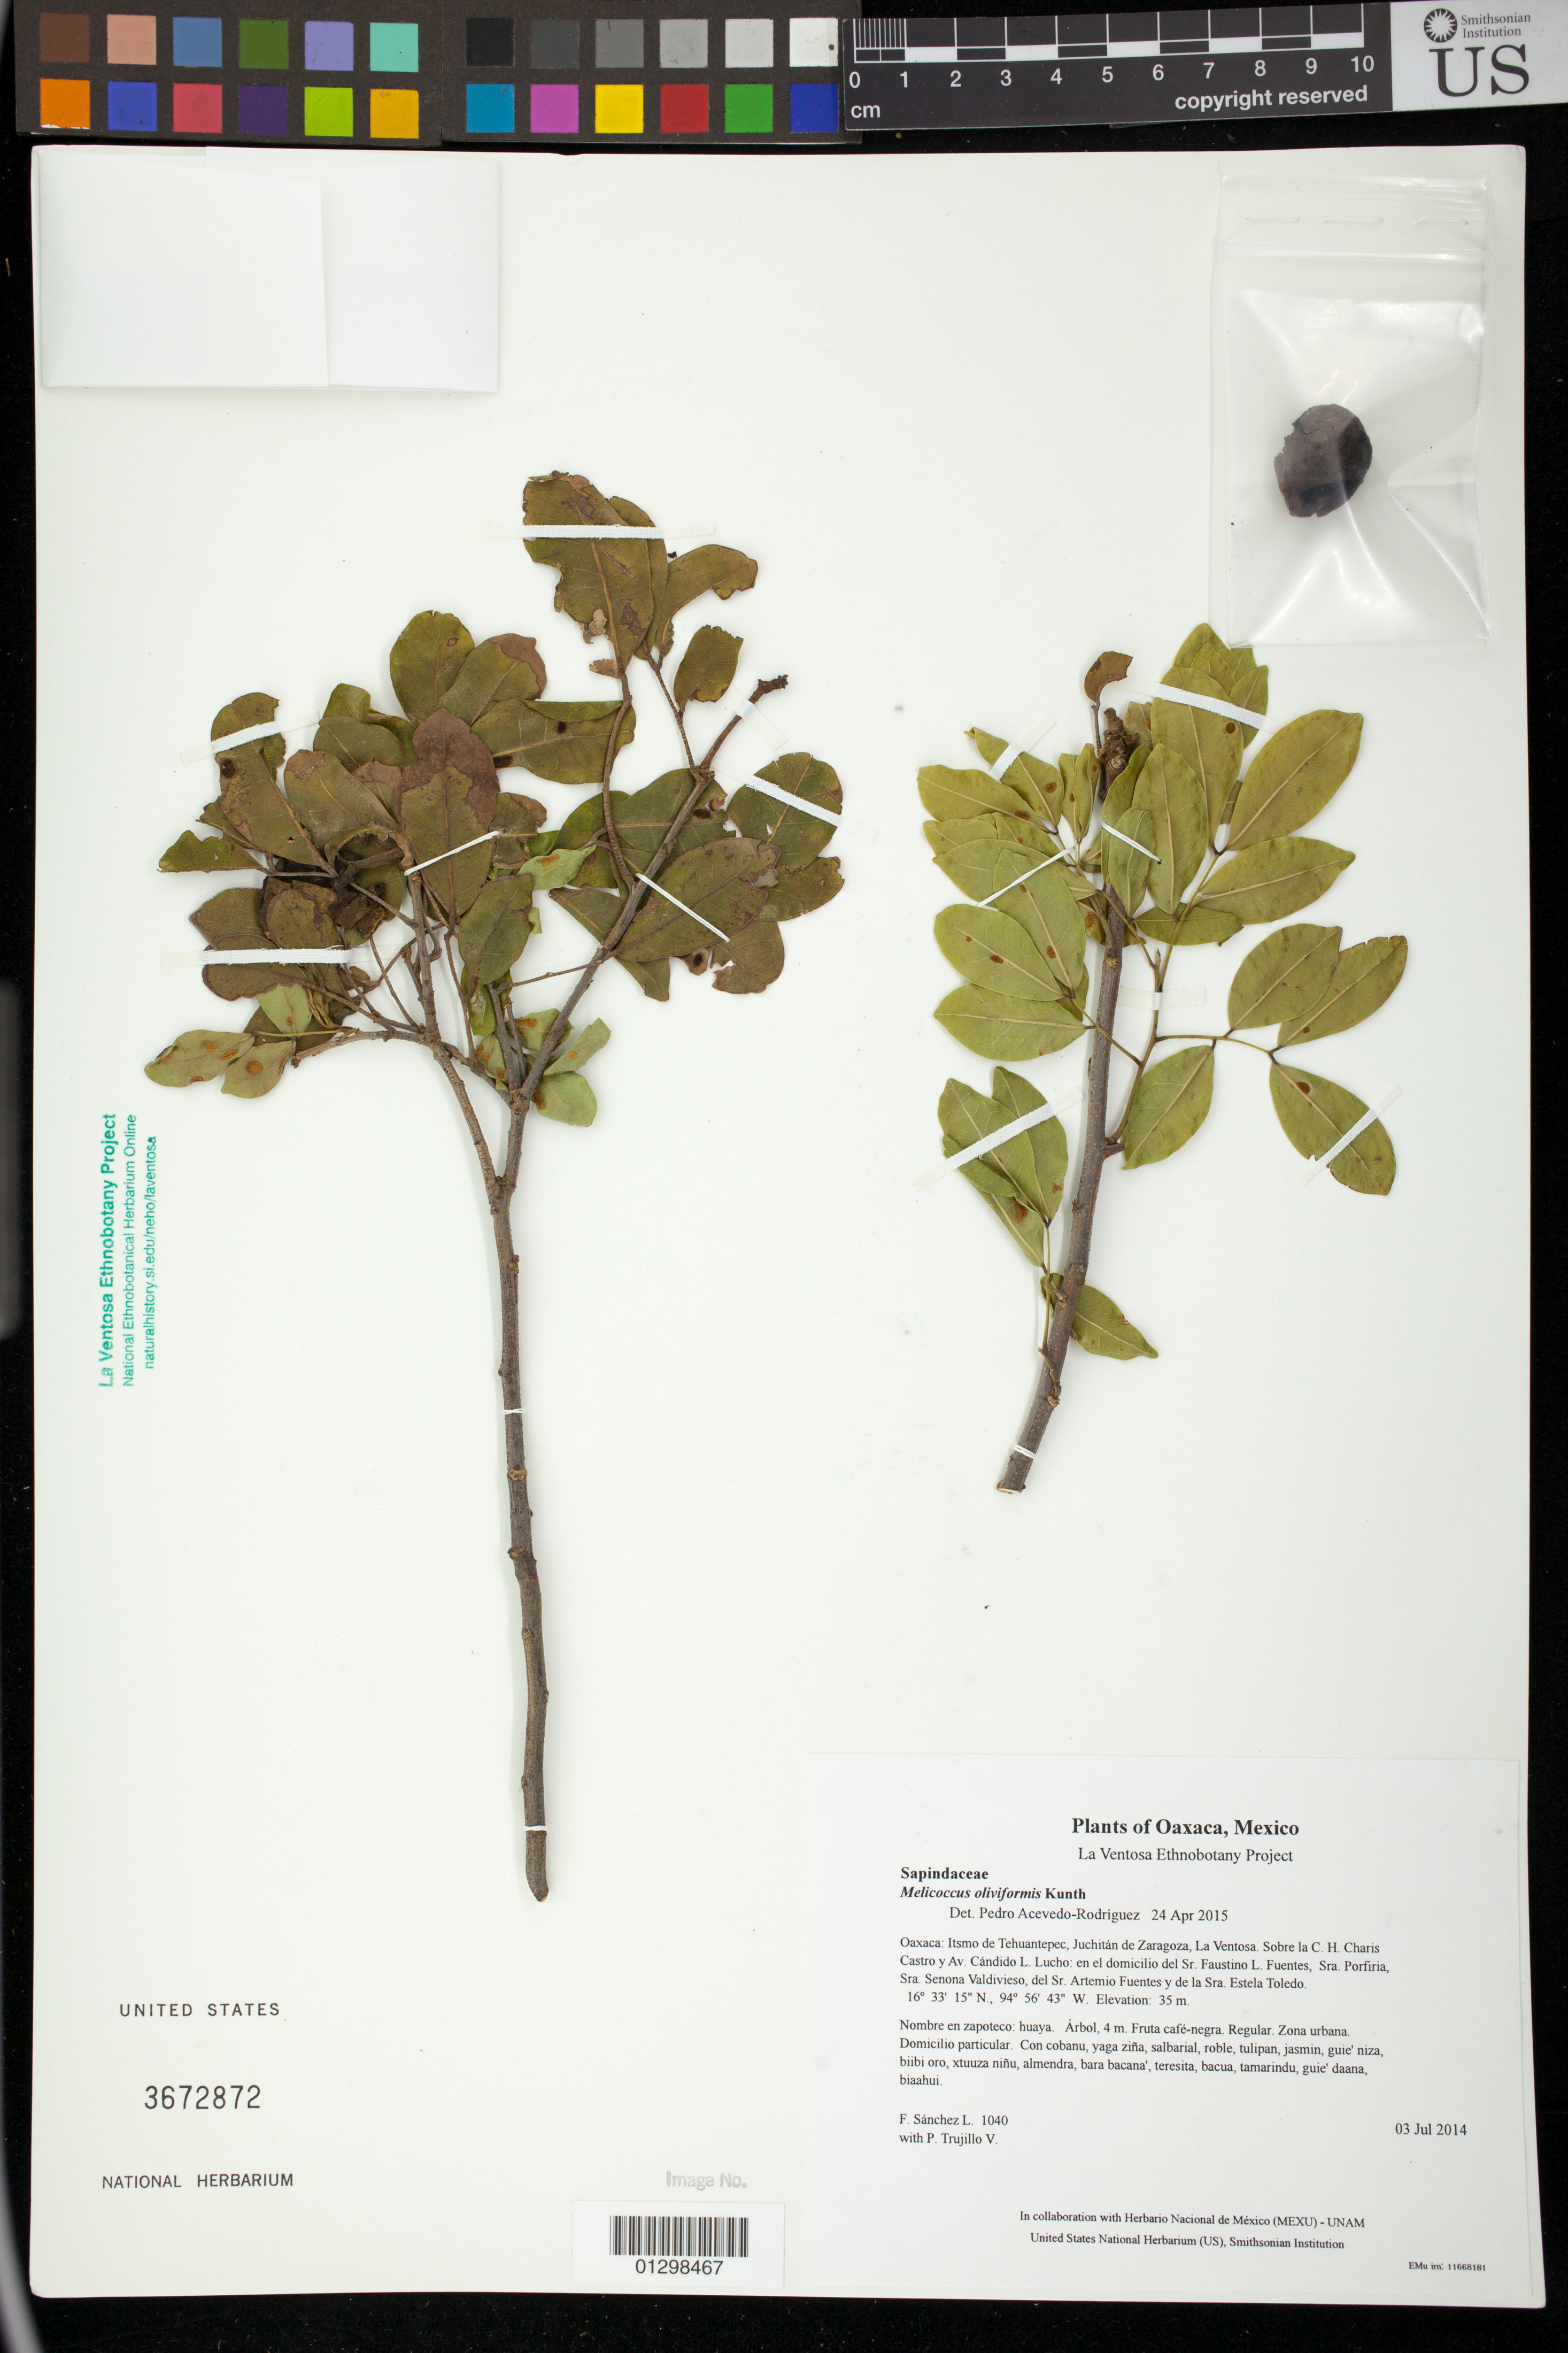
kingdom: Plantae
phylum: Tracheophyta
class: Magnoliopsida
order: Sapindales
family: Sapindaceae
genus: Melicoccus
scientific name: Melicoccus oliviformis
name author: Kunth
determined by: Acevedo-Rodríguez, P., (BOT), Smithsonian Institution - National Museum of Natural History (UNITED STATES)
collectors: F. Sánchez L. & P. Trujillo V.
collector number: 1040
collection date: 2014-07-03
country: Mexico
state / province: Oaxaca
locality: Itsmo de Tehuantepec, Juchitán de Zaragoza, La Ventosa. Sobre la C. H. Charis Castro y Av. Cándido L. Lucho: en el domicilio del Sr. Faustino L. Fuentes, Sra. Porfiria, Sra. Senona Valdivieso, del Sr. Artemio Fuentes y de la Sra. Estela Toledo.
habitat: Zona urbana. Domicilio particular.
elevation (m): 35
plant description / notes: JEBOT, MEXU, SERO, US; Yaga. 4 m. Cuaananaxhi namuu-nayaase. Nuu.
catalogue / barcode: US 3672872